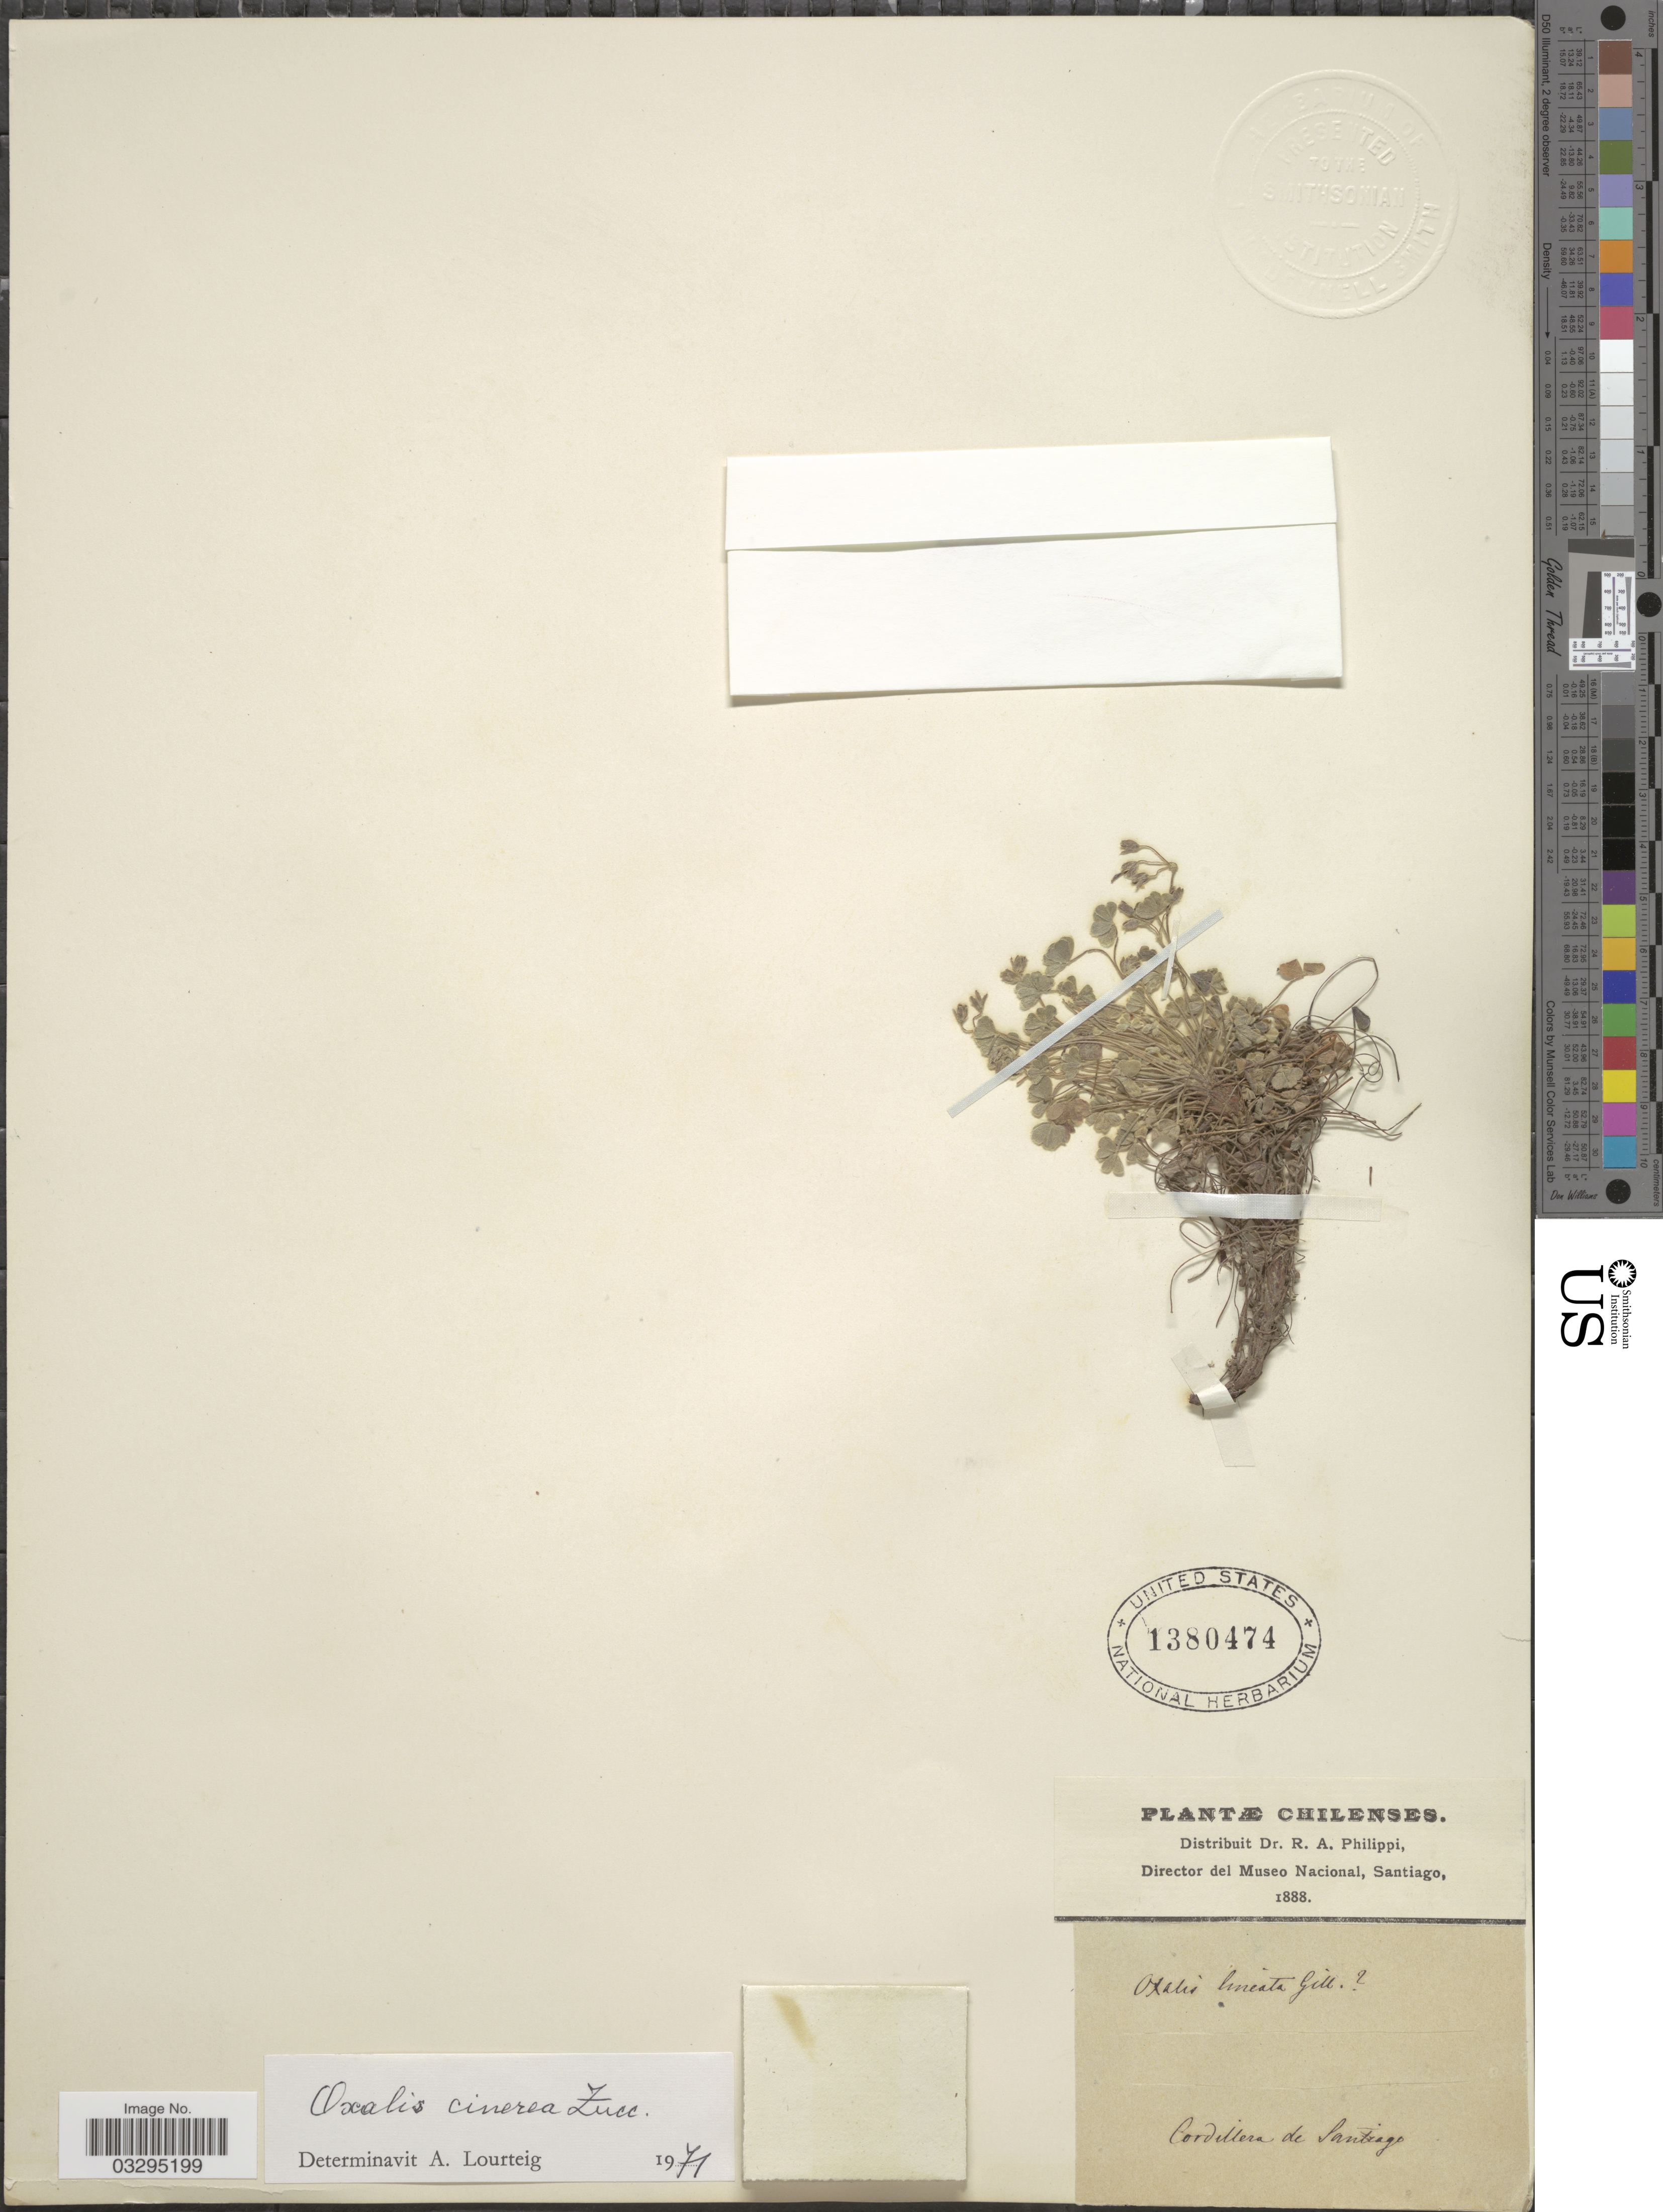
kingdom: Plantae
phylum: Tracheophyta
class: Magnoliopsida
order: Oxalidales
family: Oxalidaceae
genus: Oxalis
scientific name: Oxalis cinerea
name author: Zucc.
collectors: ex. herb. R.A. Philippi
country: Chile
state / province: Región Metropolitana (RM)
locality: Cordillera de Santiago.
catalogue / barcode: US 1380474